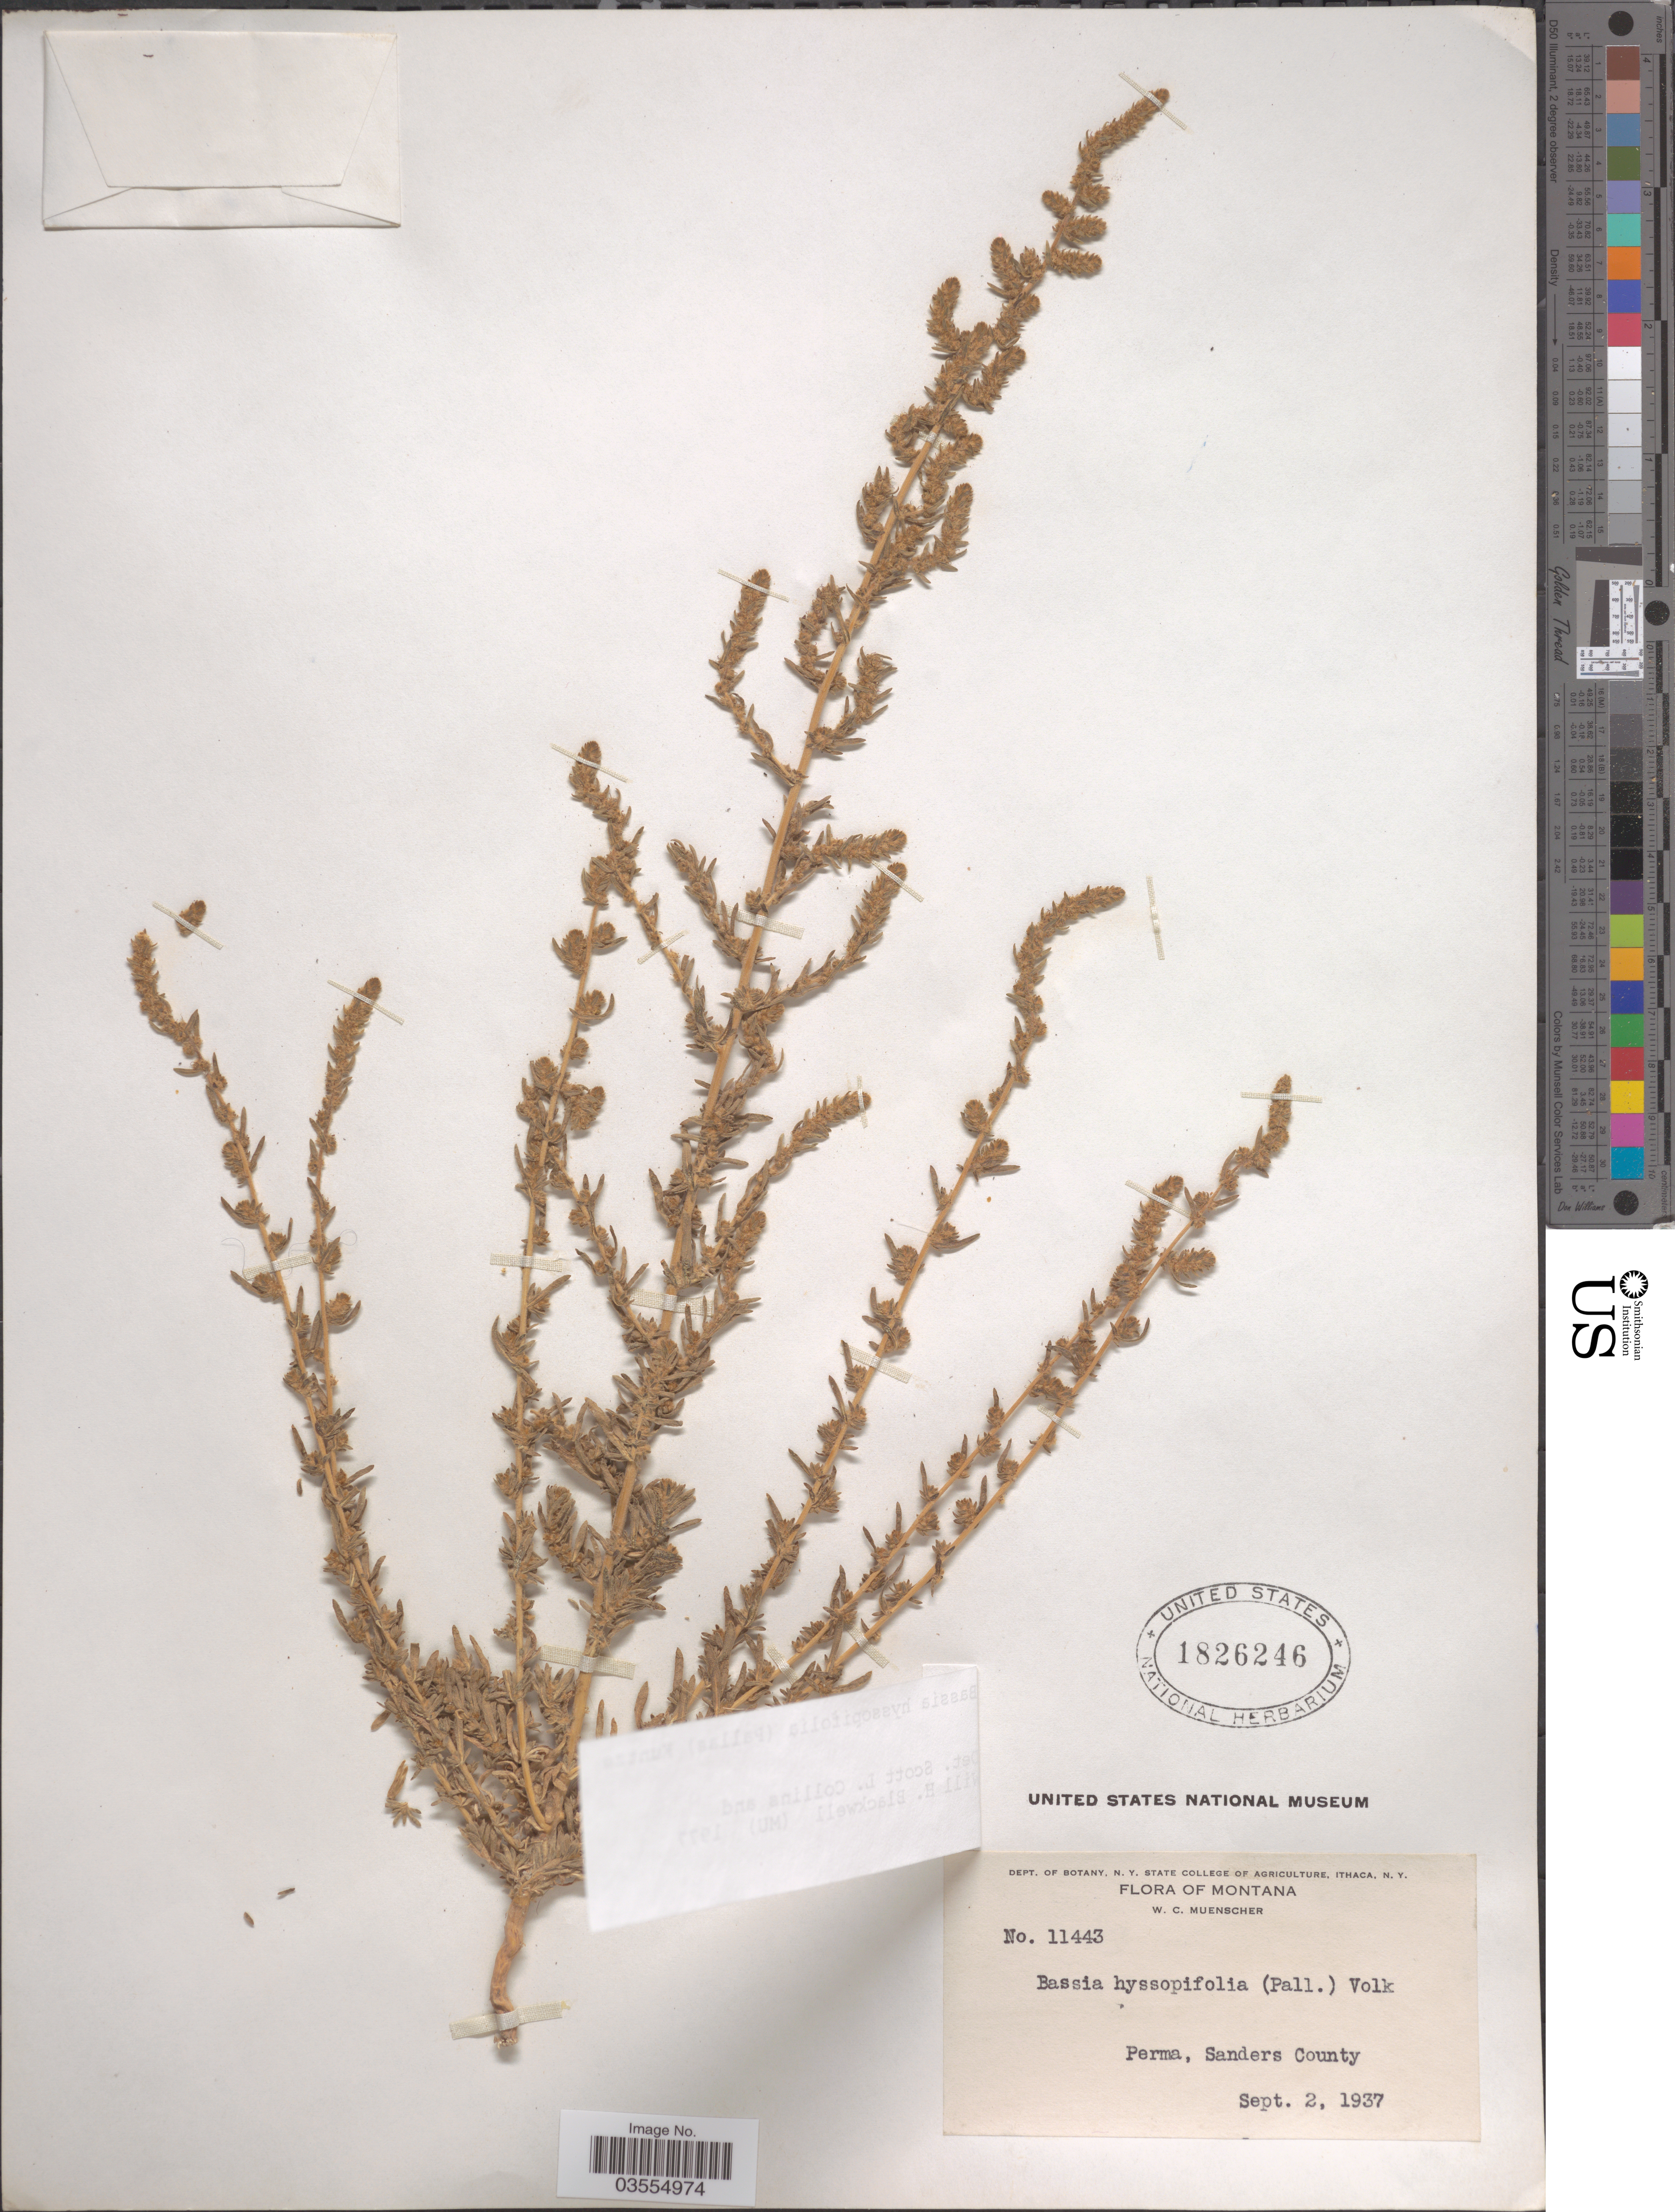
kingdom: Plantae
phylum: Tracheophyta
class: Magnoliopsida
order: Caryophyllales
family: Amaranthaceae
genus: Bassia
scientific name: Bassia hyssopifolia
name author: (Pall.) Kuntze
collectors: W. Muenscher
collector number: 11443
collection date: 1937-09-02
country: United States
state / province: Montana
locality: Perma, Sanders County.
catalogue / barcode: US 1826246